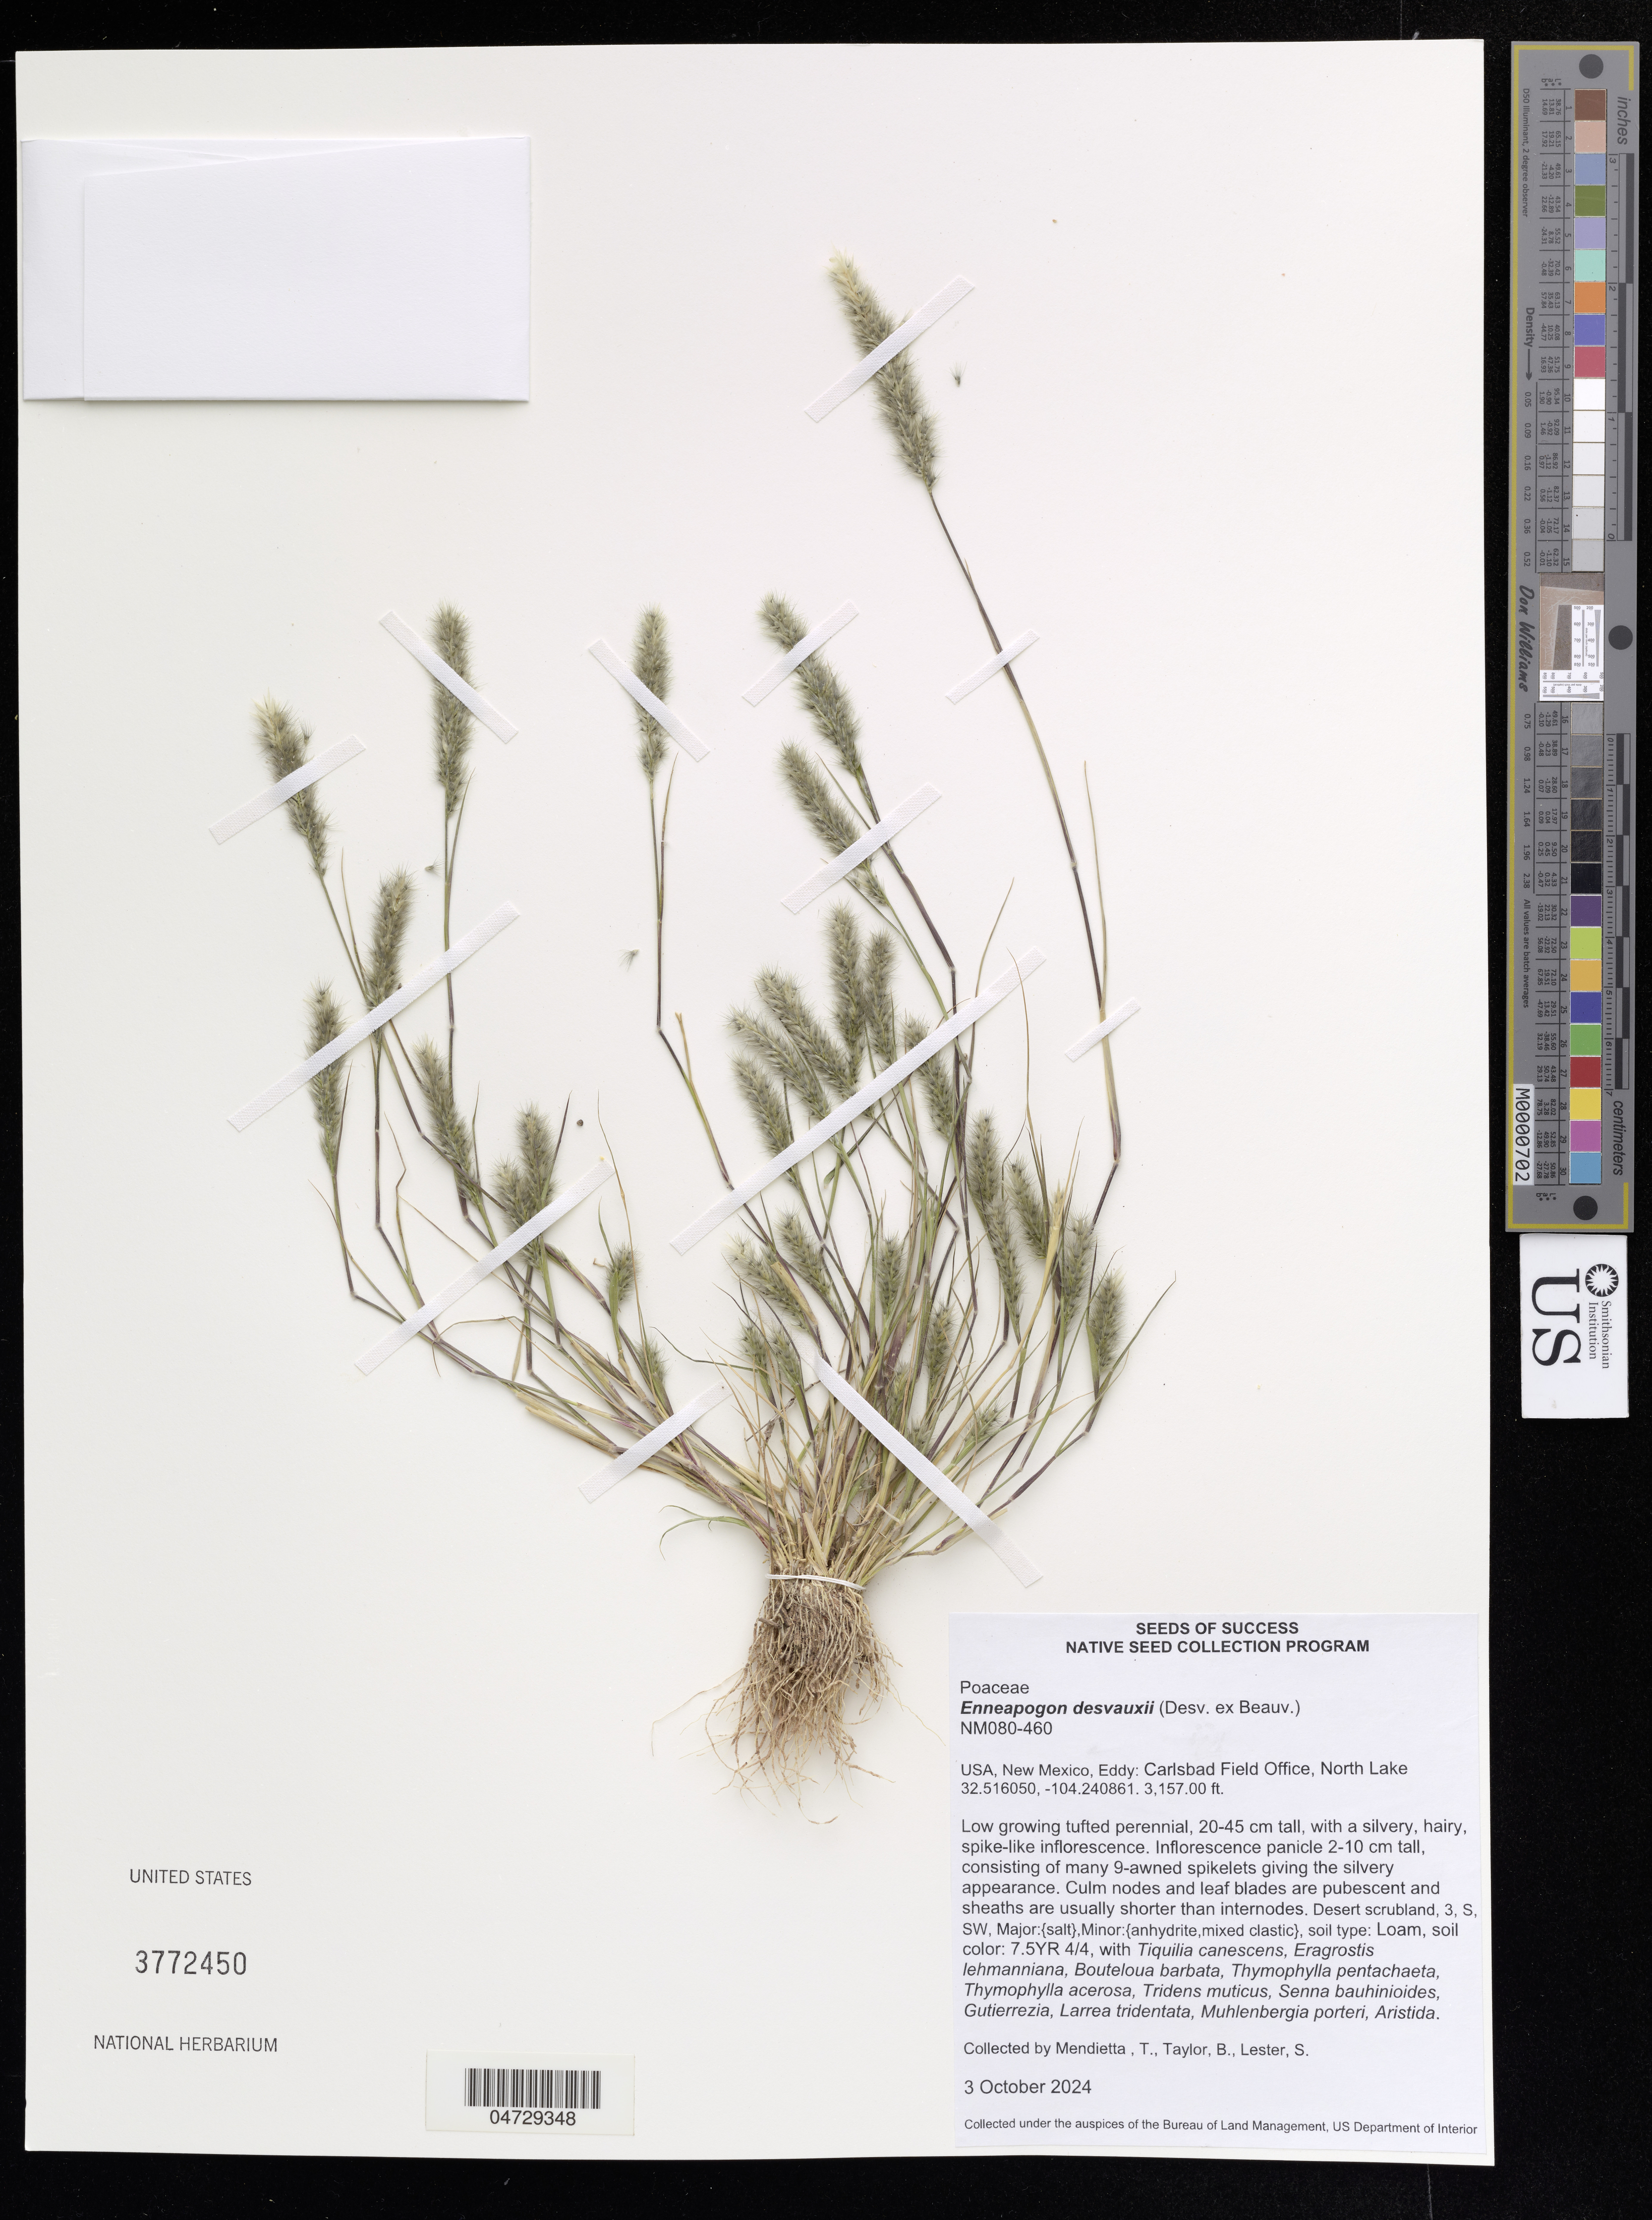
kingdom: Plantae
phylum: Tracheophyta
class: Liliopsida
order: Poales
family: Poaceae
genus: Enneapogon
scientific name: Enneapogon desvauxii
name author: P. Beauv.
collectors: T. Mendietta, B. Taylor & S. Lester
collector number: NM080-460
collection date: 2024-10-03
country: United States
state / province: New Mexico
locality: USA, New Mexico, Eddy: Carlsbad Field Office, North Lake.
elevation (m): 962.25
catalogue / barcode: US 3772450